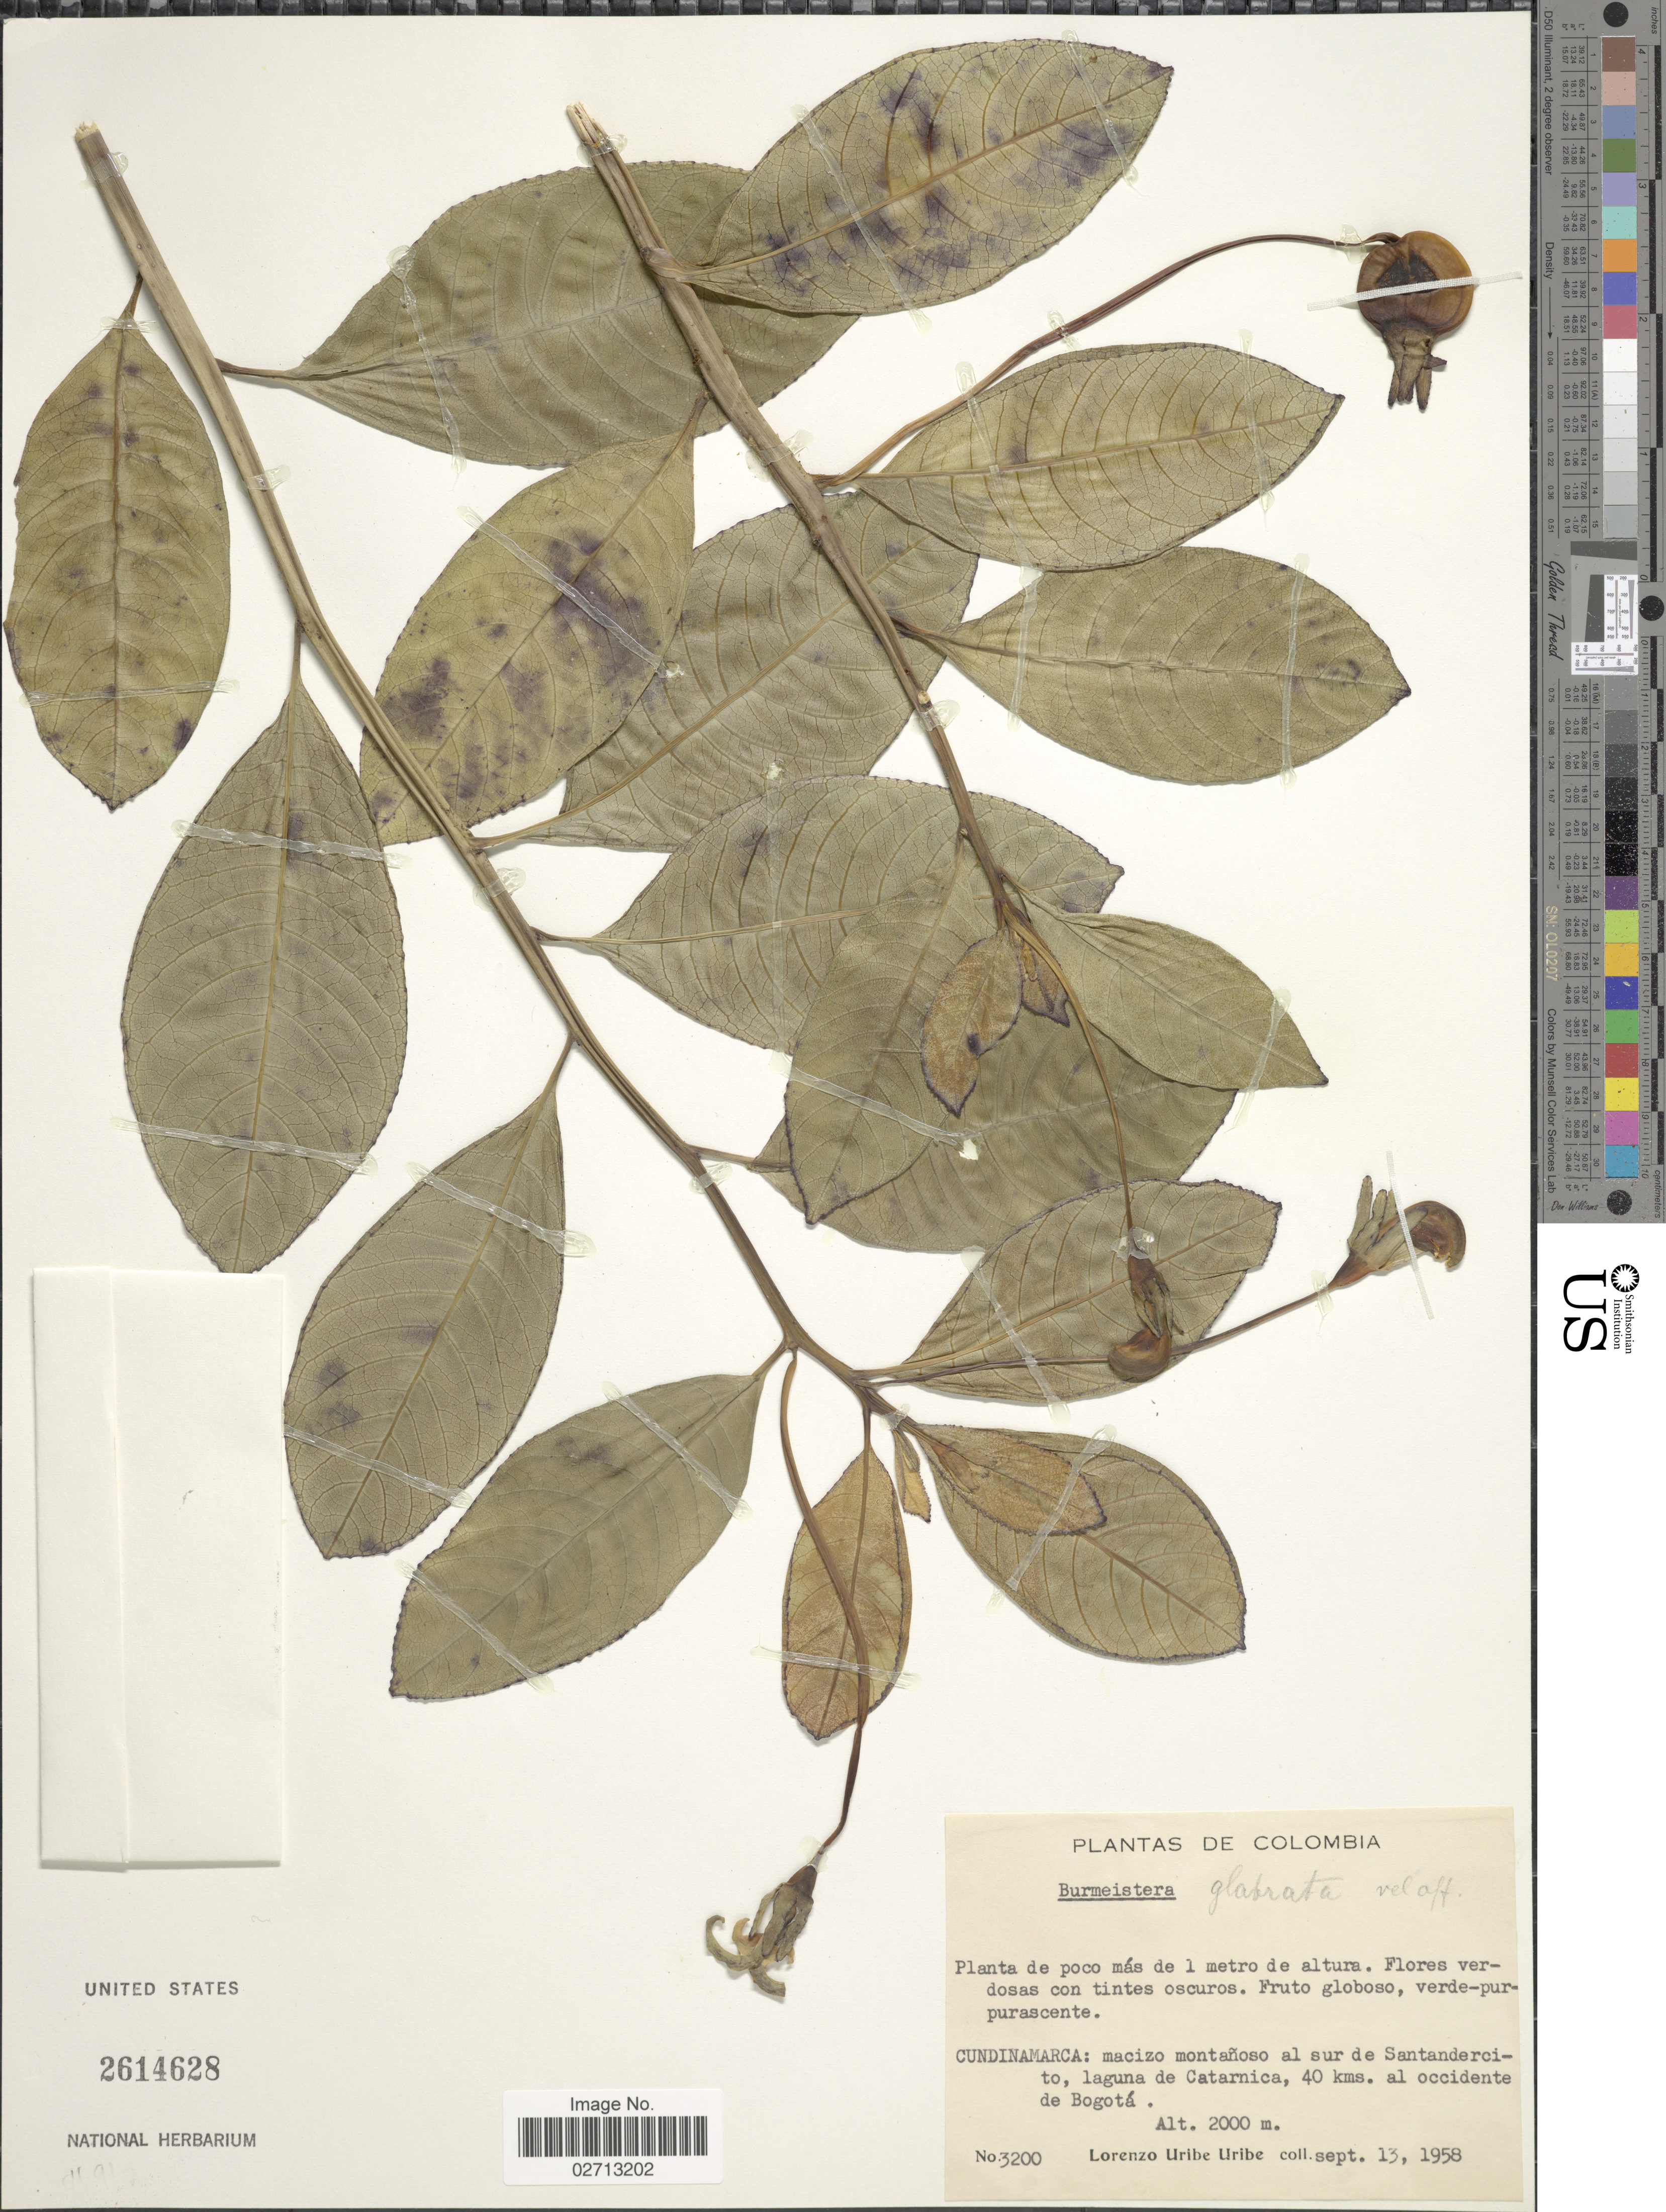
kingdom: Plantae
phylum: Tracheophyta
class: Magnoliopsida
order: Asterales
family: Campanulaceae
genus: Burmeistera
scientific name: Burmeistera glabrata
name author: (Kunth) Hook. f. ex B.D. Jacks.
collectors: L. Uribe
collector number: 3200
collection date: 1958-09-13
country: Colombia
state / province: Cundinamarca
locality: Macizo montañoso al sur de Santandercito, laguna de Catarnica, 40 kms. al occidente de Bogotá.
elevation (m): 2000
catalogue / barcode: US 2614628